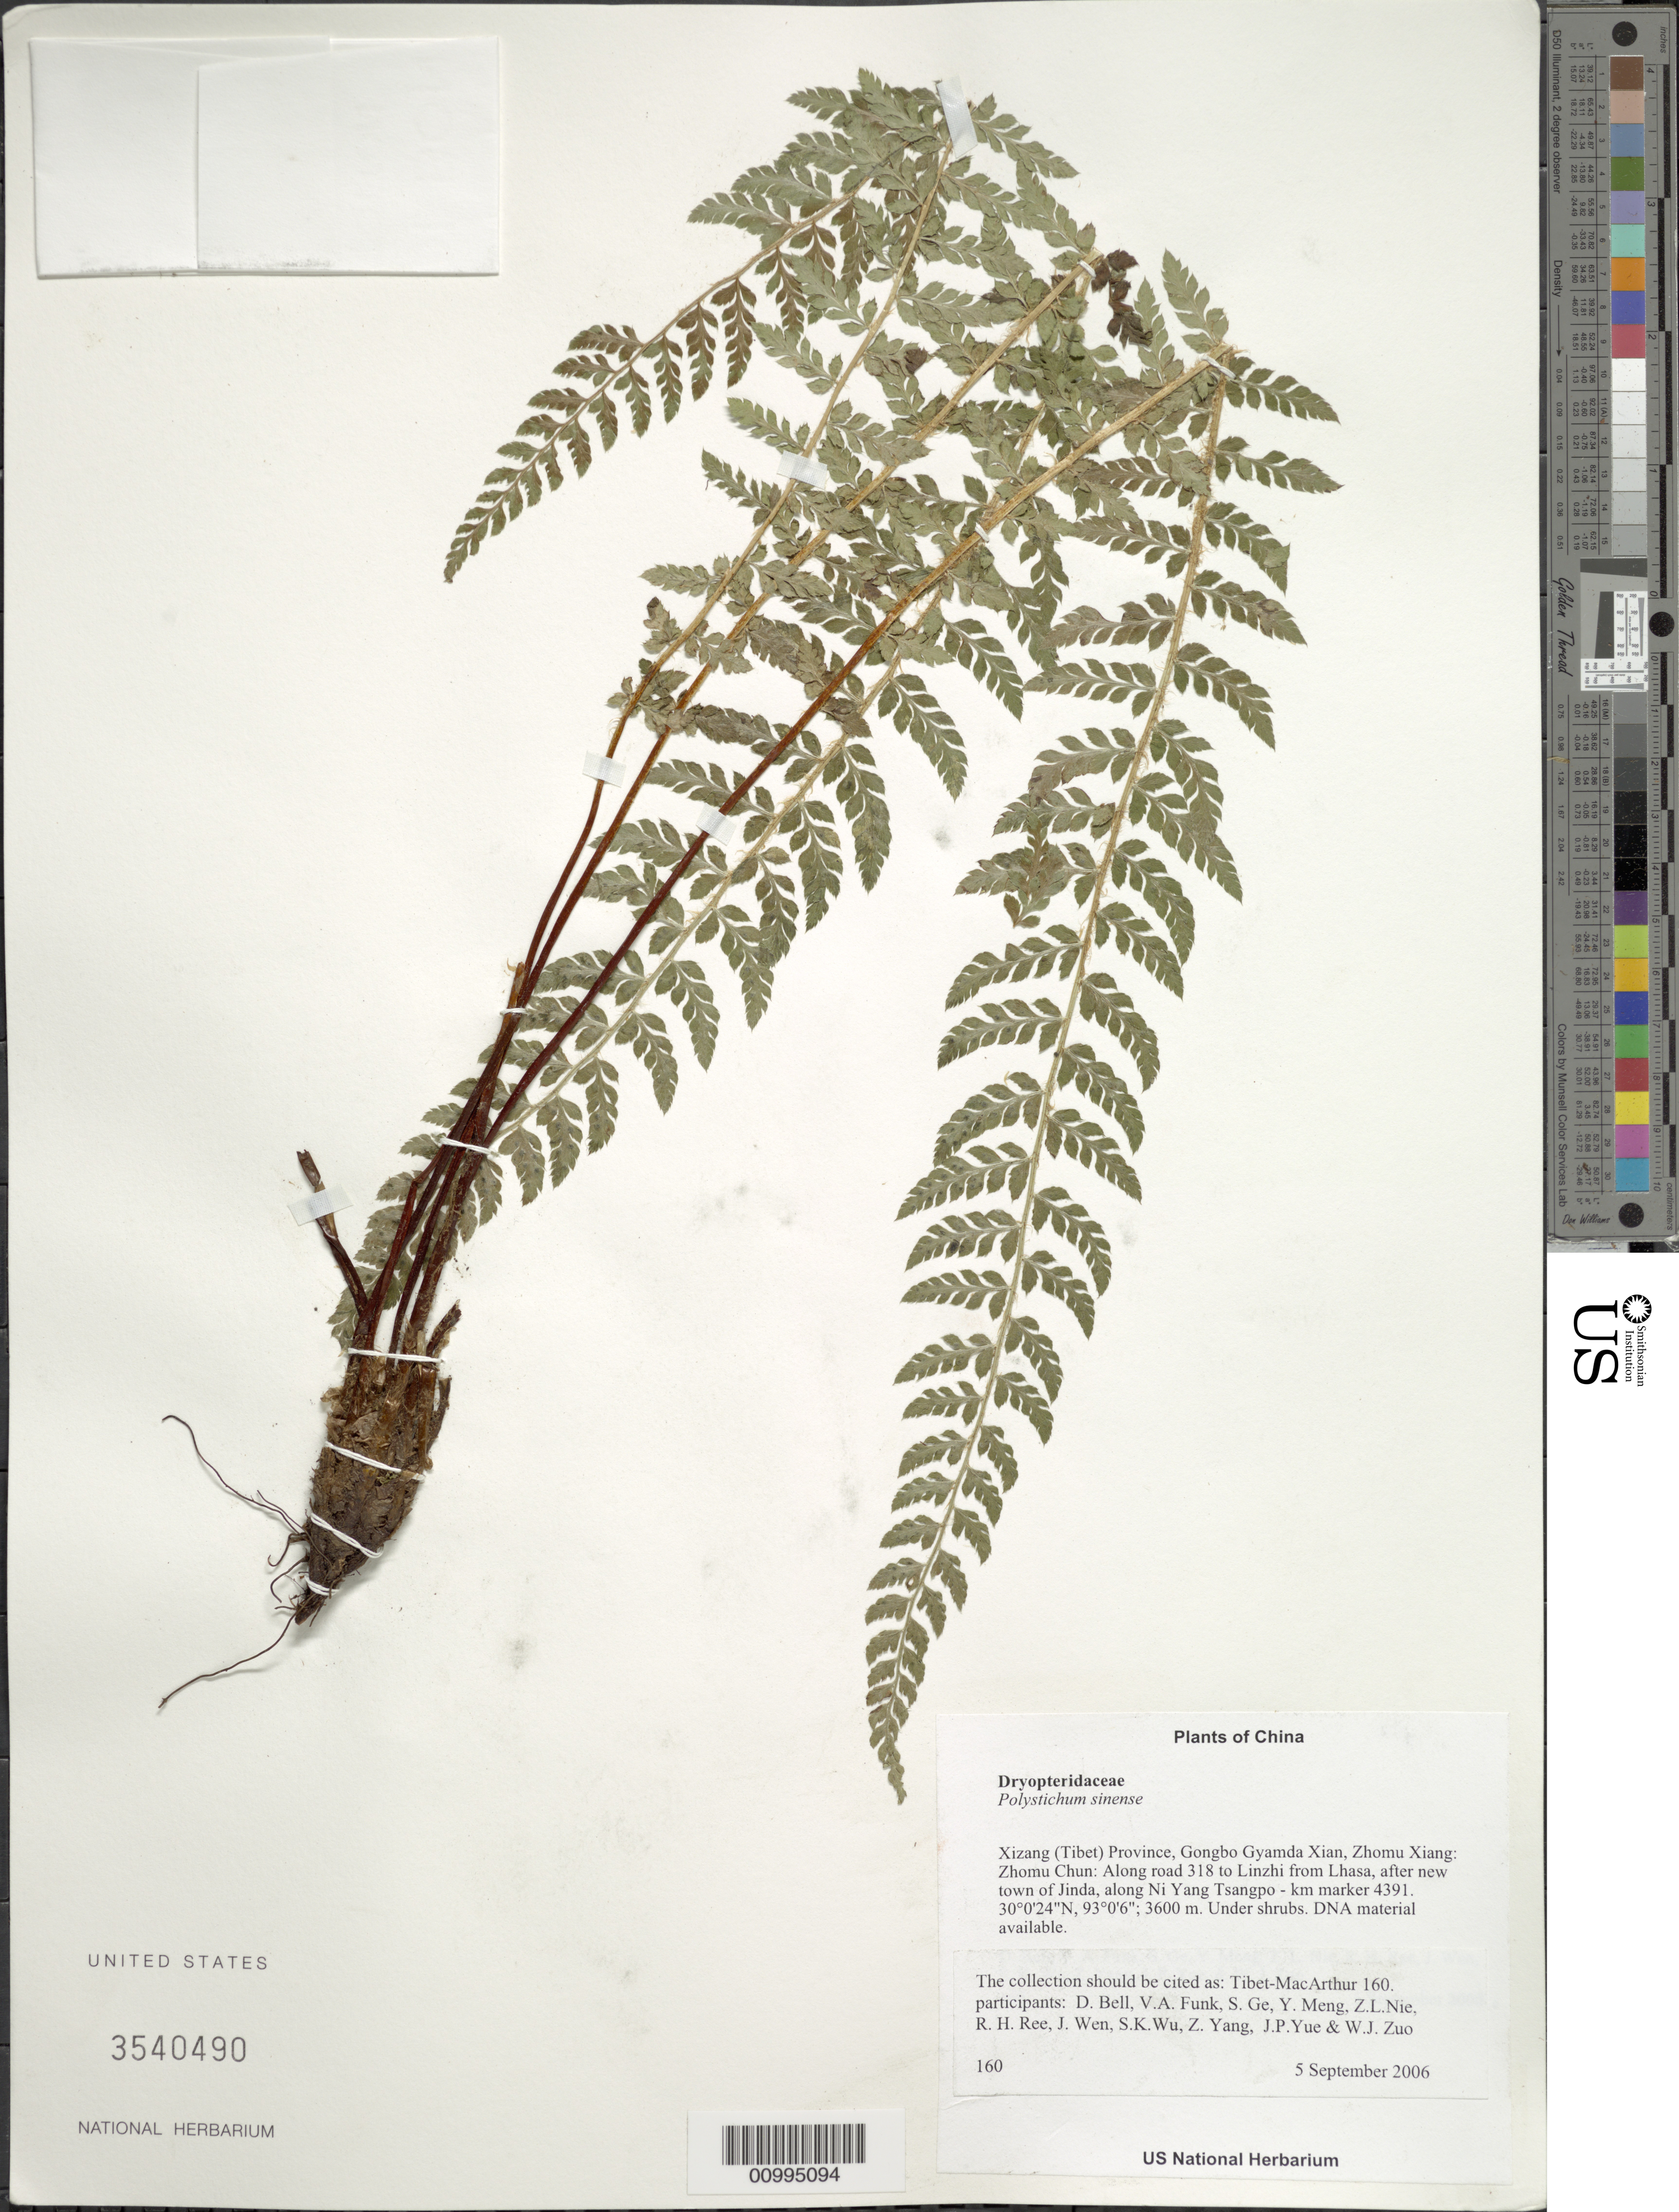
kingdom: Plantae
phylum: Tracheophyta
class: Polypodiopsida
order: Polypodiales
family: Dryopteridaceae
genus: Polystichum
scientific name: Polystichum sinense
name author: (Christ) Christ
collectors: Tibet-MacArthur, D. A. Bell, V. Funk, S. Ge, Y. Meng, Z. Nie, R. Ree, J. Wen, S. K. Wu, Z. Yang, J. Yue & W. Zuo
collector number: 160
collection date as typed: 05 Sep 2006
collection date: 2006-09-05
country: China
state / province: Xizang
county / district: Gongbo Gyamda Xian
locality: Zhomu Xiang: Zhomu Chun. Along road 318 to Linzhi from Lhasa, after new town of Jinda, along Ni Yang Tsangpo - km marker 4391.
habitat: Slope with Quercus, Salix, and Berberis, edges of thickets, and disturbed areas beside road. Under shrubs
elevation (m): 3600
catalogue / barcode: US 3540490